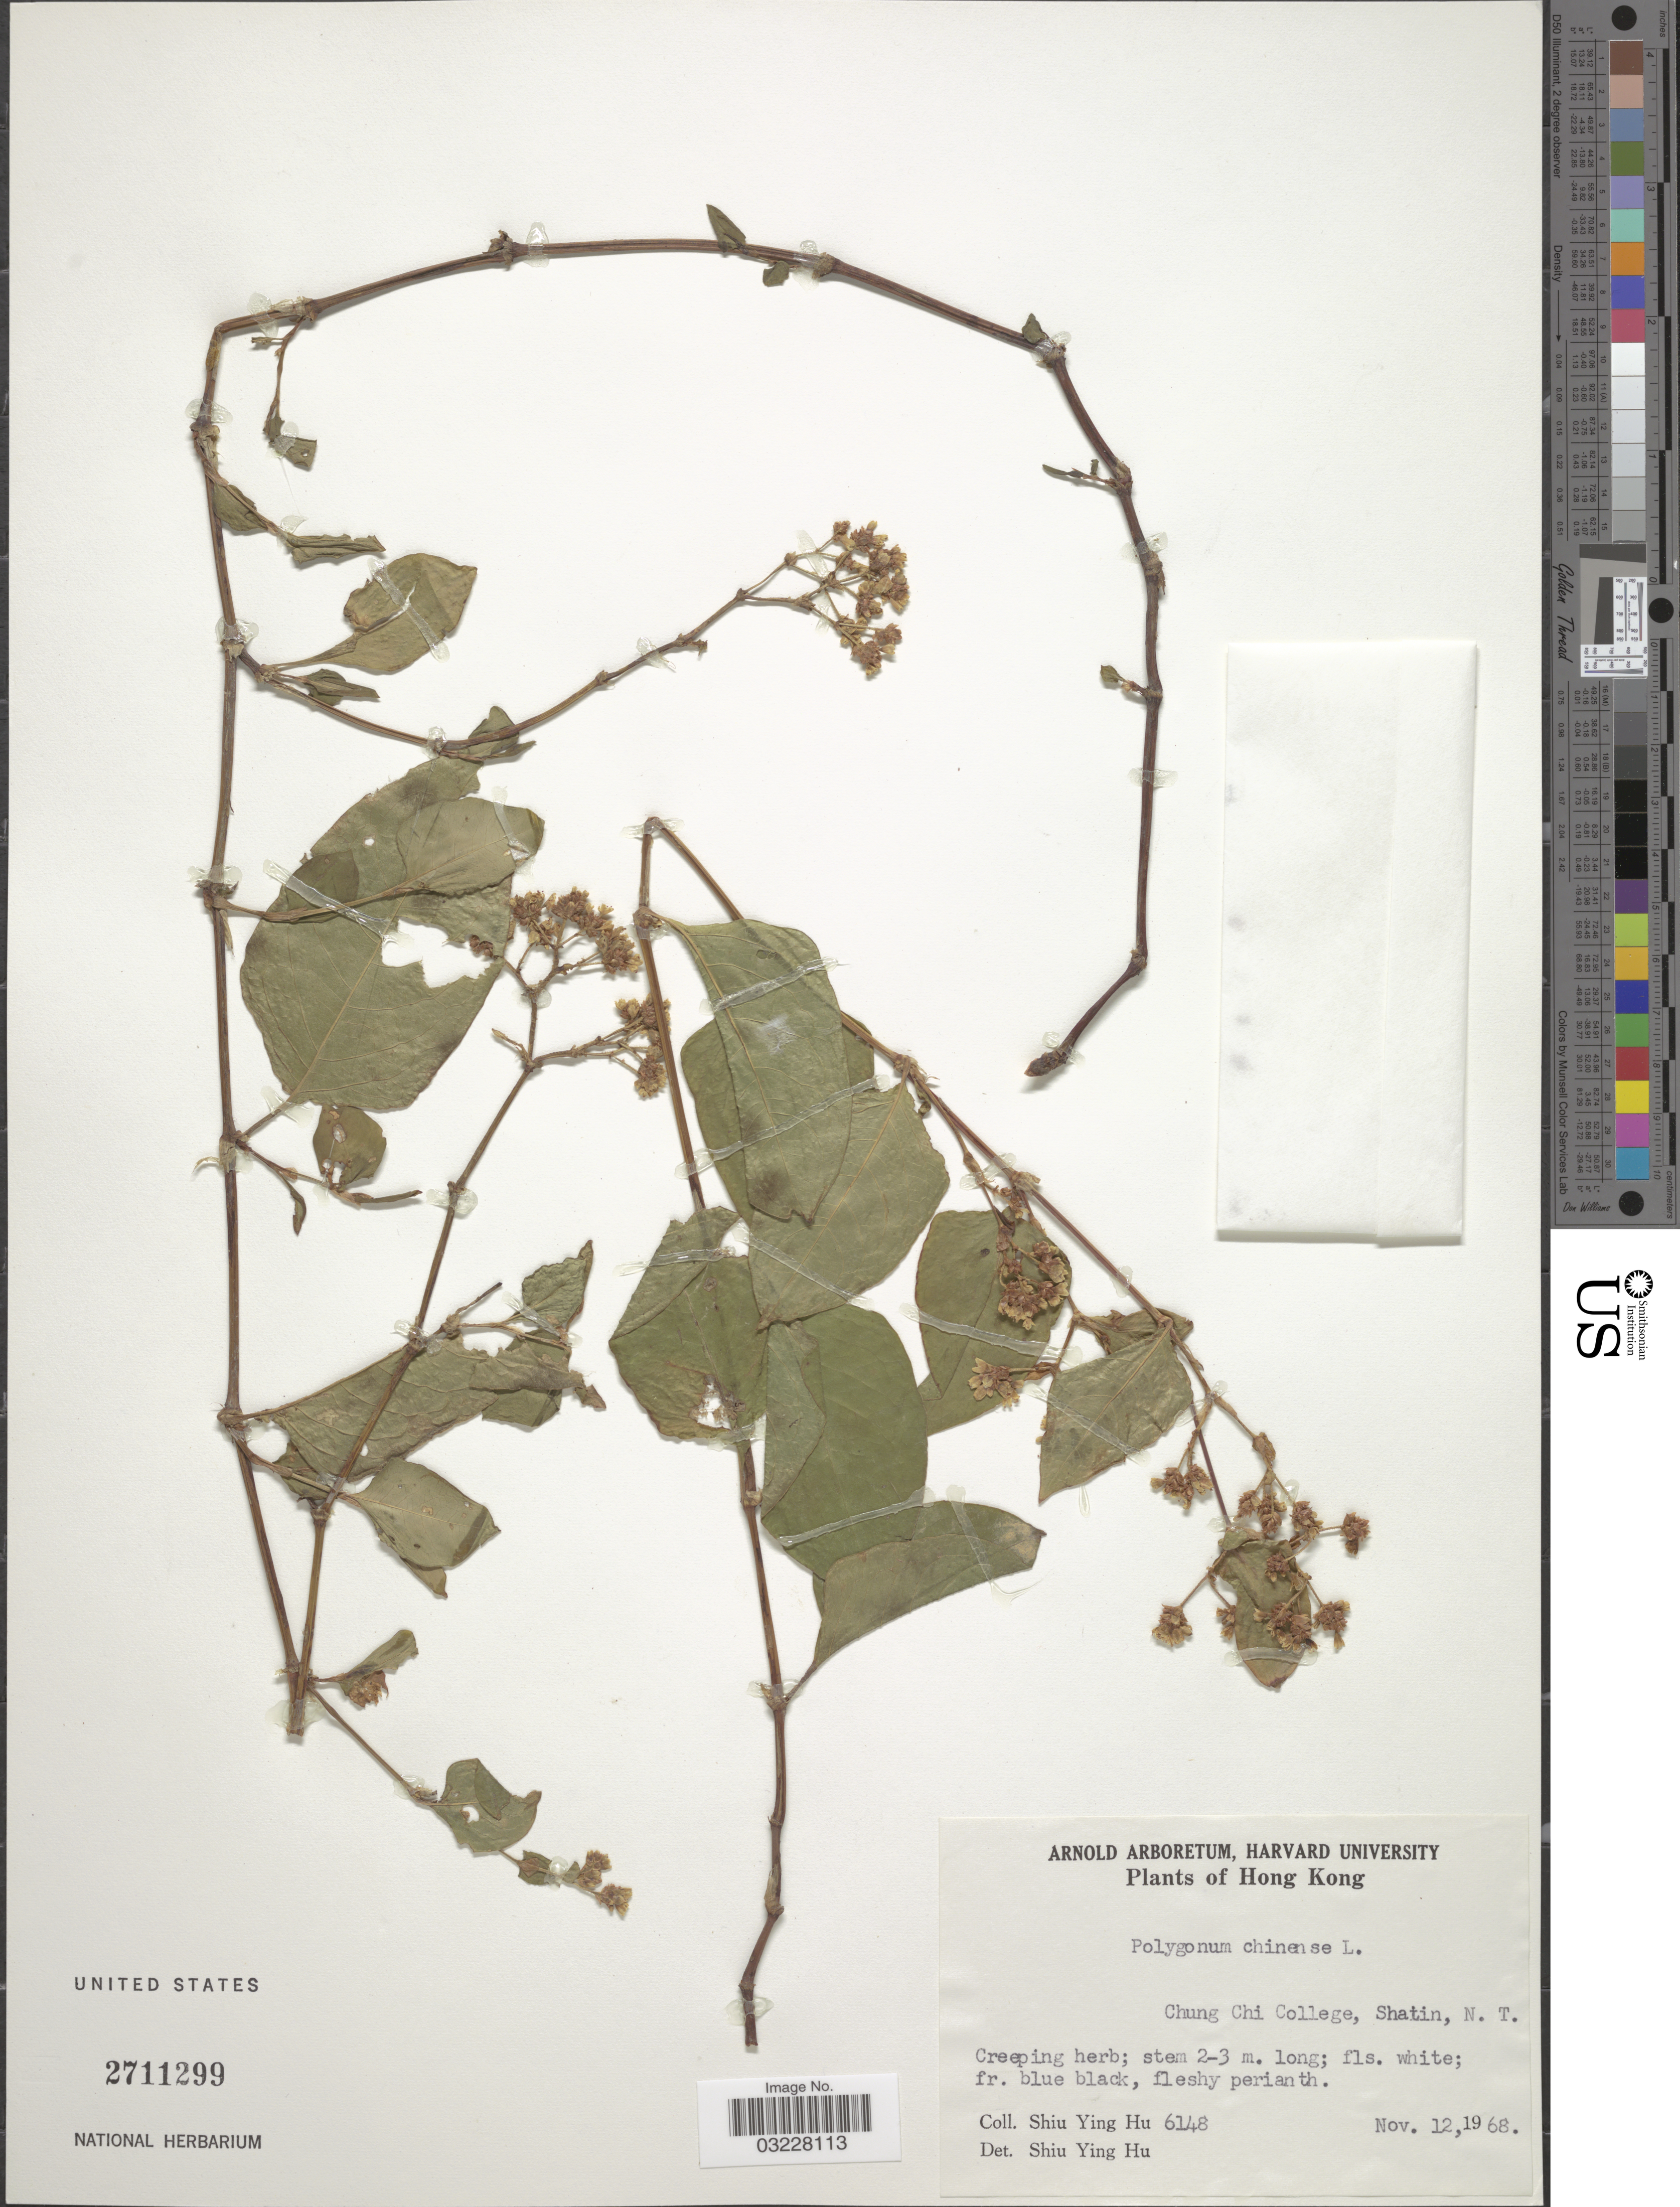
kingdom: Plantae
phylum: Tracheophyta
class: Magnoliopsida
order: Caryophyllales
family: Polygonaceae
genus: Polygonum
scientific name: Polygonum chinense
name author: L.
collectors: S. Y. Hu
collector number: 6148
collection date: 1968-11-12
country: China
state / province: Hong Kong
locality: Chung Chi College, Shatin, N. T.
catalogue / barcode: US 2711299